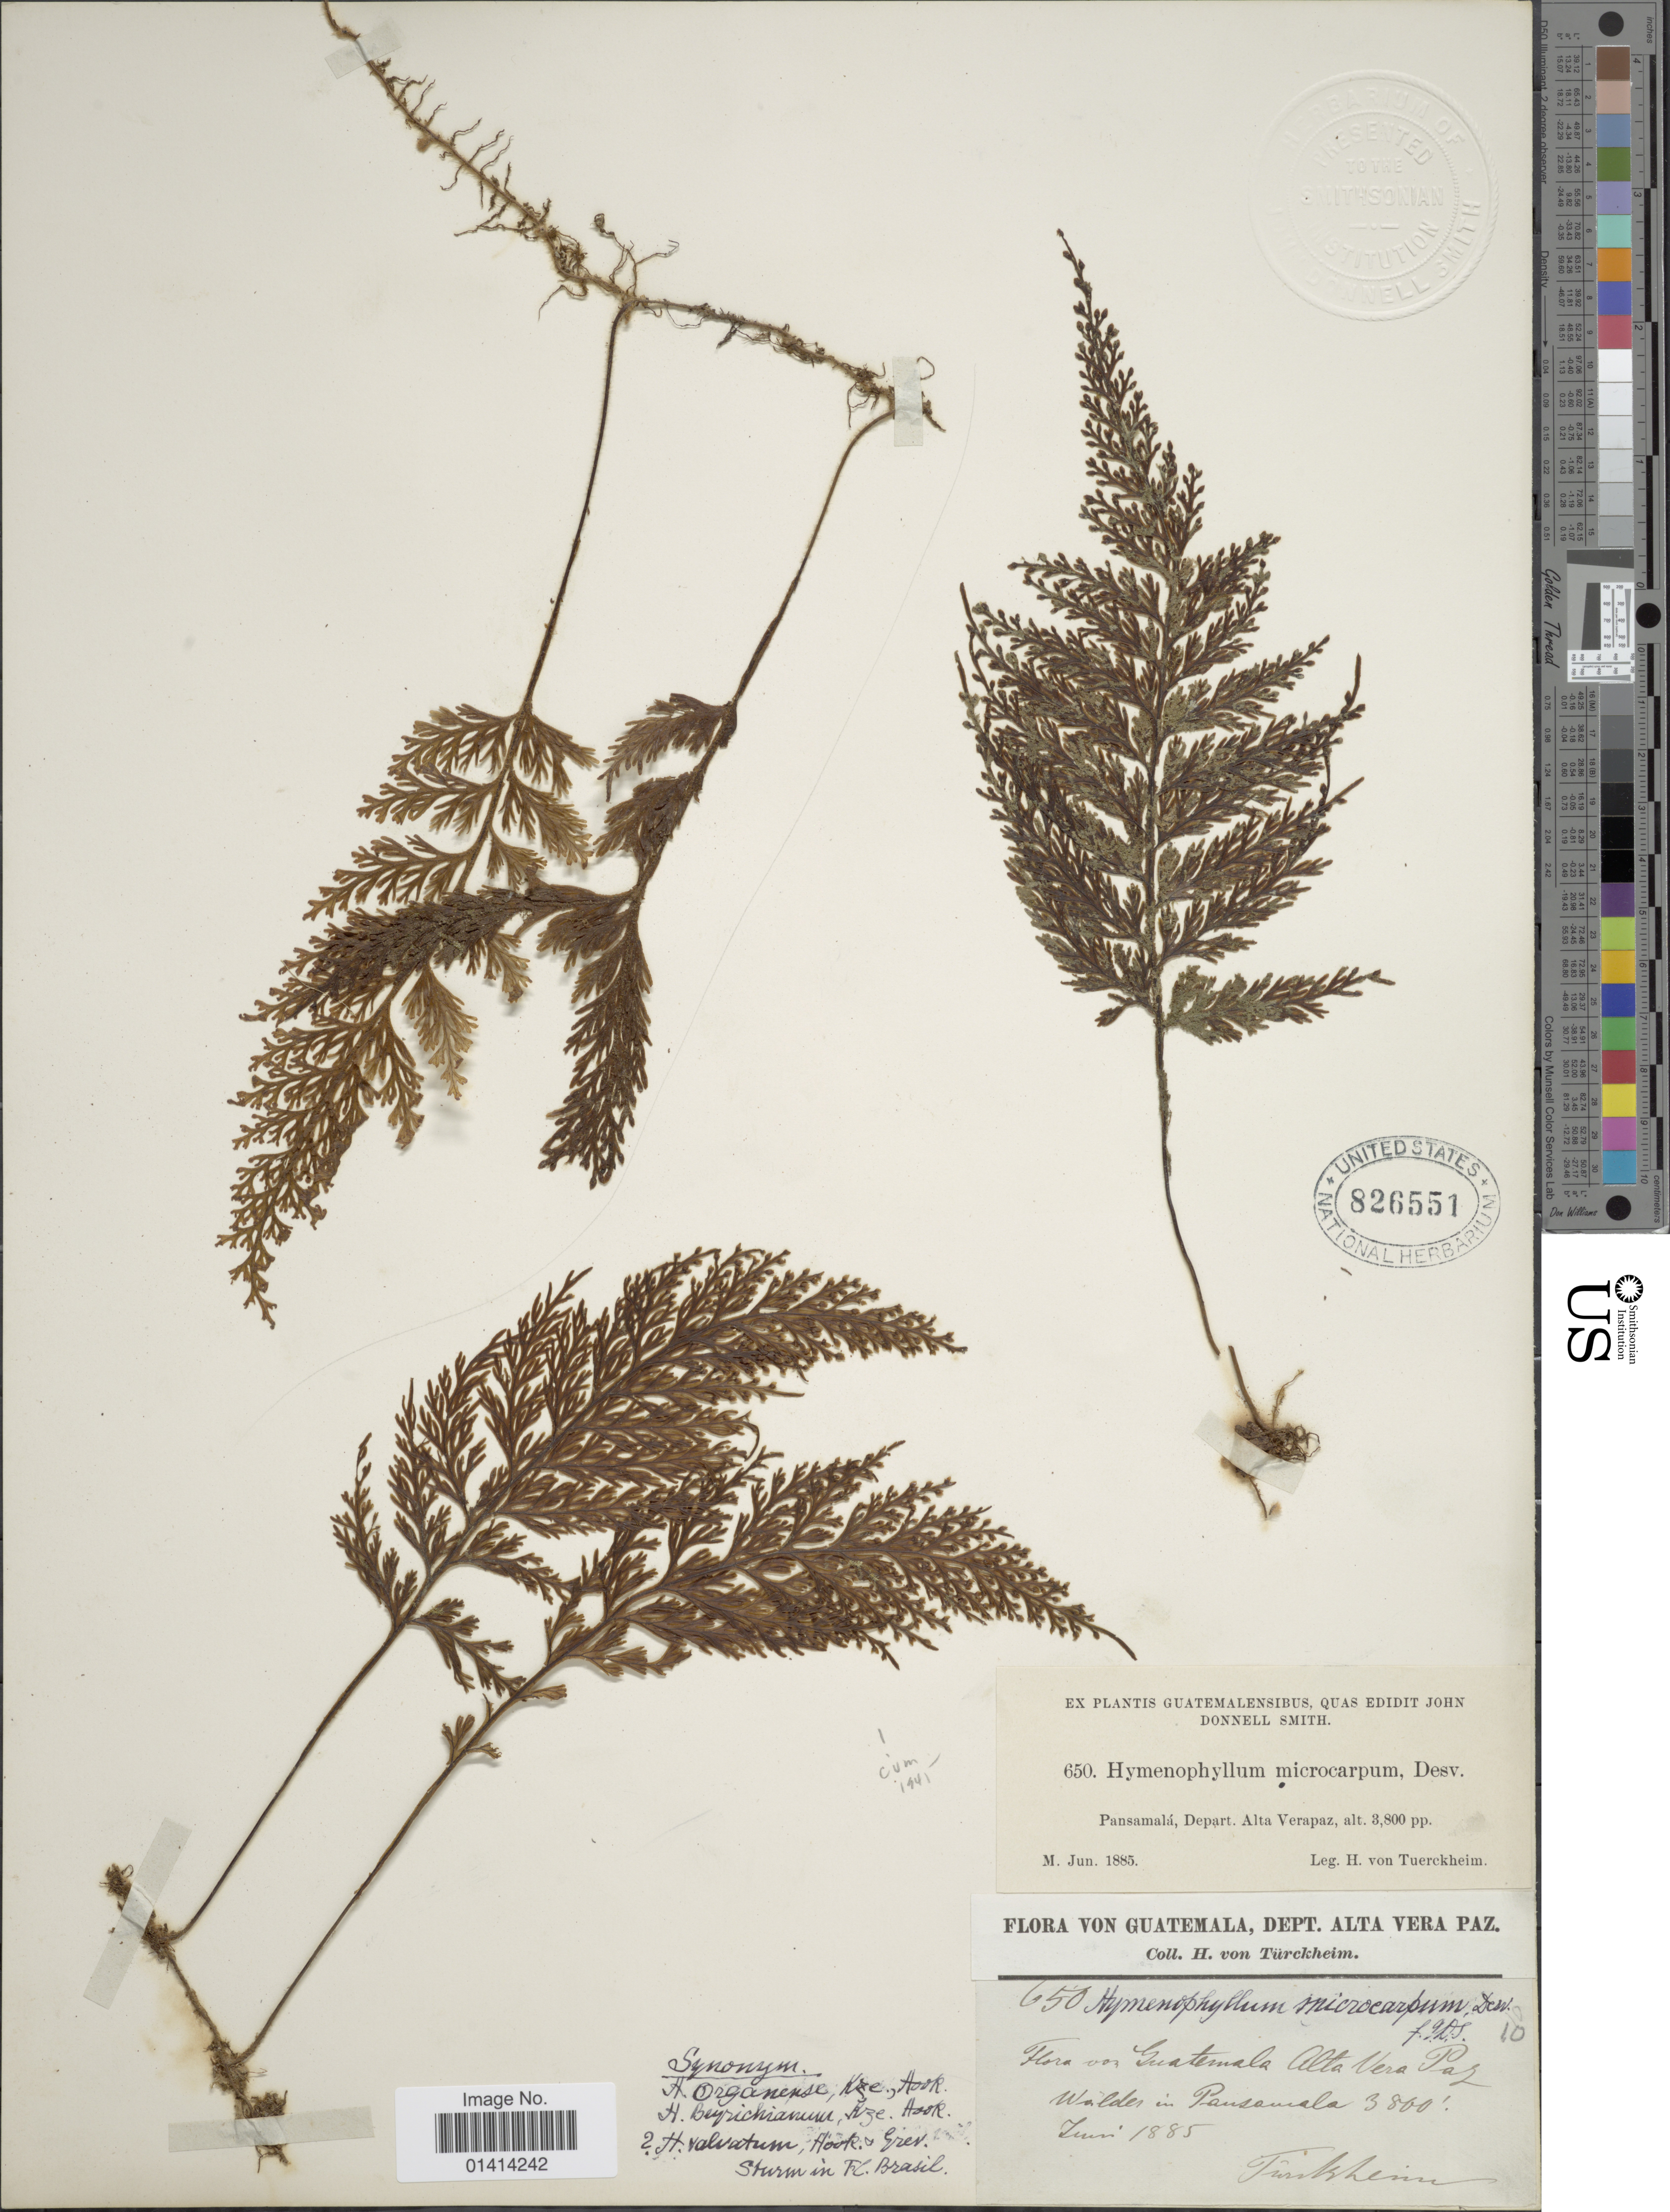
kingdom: Plantae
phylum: Tracheophyta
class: Polypodiopsida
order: Hymenophyllales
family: Hymenophyllaceae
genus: Hymenophyllum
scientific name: Hymenophyllum microcarpum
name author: (Desv.) Lellinger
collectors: H. von Türckheim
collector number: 650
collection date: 1885-06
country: Guatemala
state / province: Alta Verapaz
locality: Pansamalá, Depart Alta Verapaz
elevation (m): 1158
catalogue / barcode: US 826551